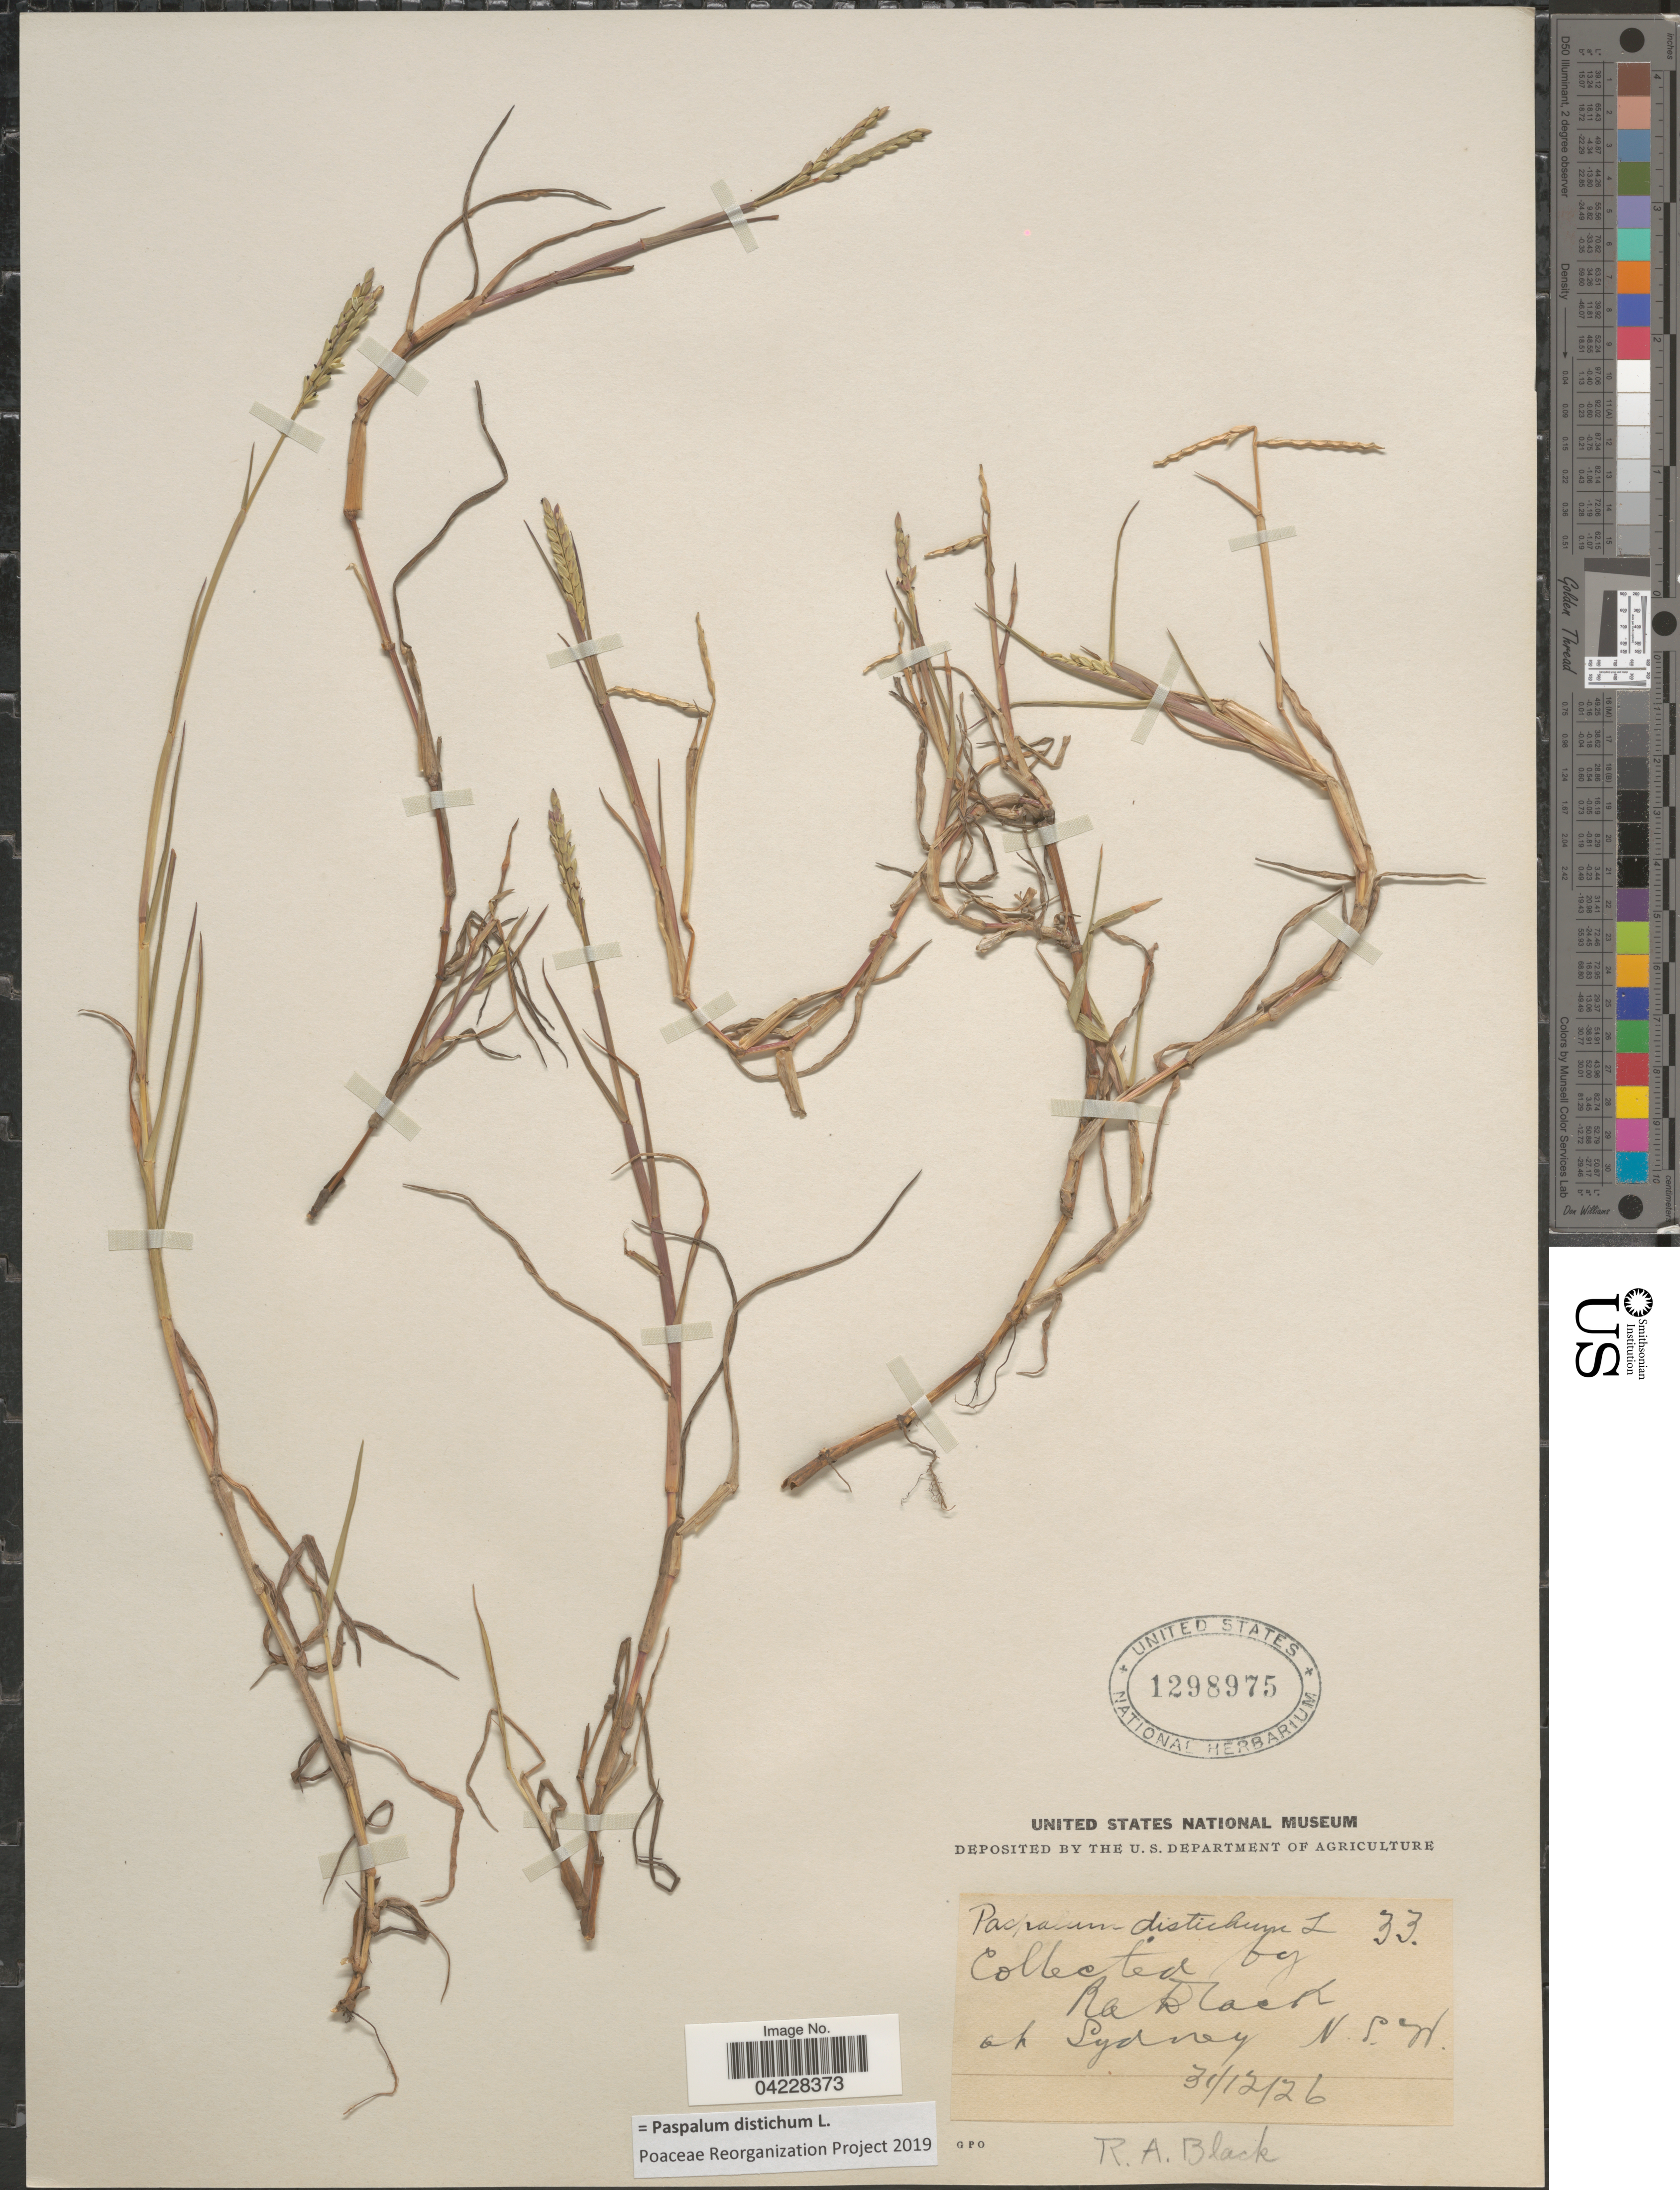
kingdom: Plantae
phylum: Tracheophyta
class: Liliopsida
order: Poales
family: Poaceae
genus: Paspalum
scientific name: Paspalum distichum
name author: L.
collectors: R. A. Black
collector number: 33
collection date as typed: Transcribed d/m/y: 31/12/26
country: Australia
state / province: New South Wales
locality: At Sydney. N.S.W.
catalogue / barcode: US 1298975